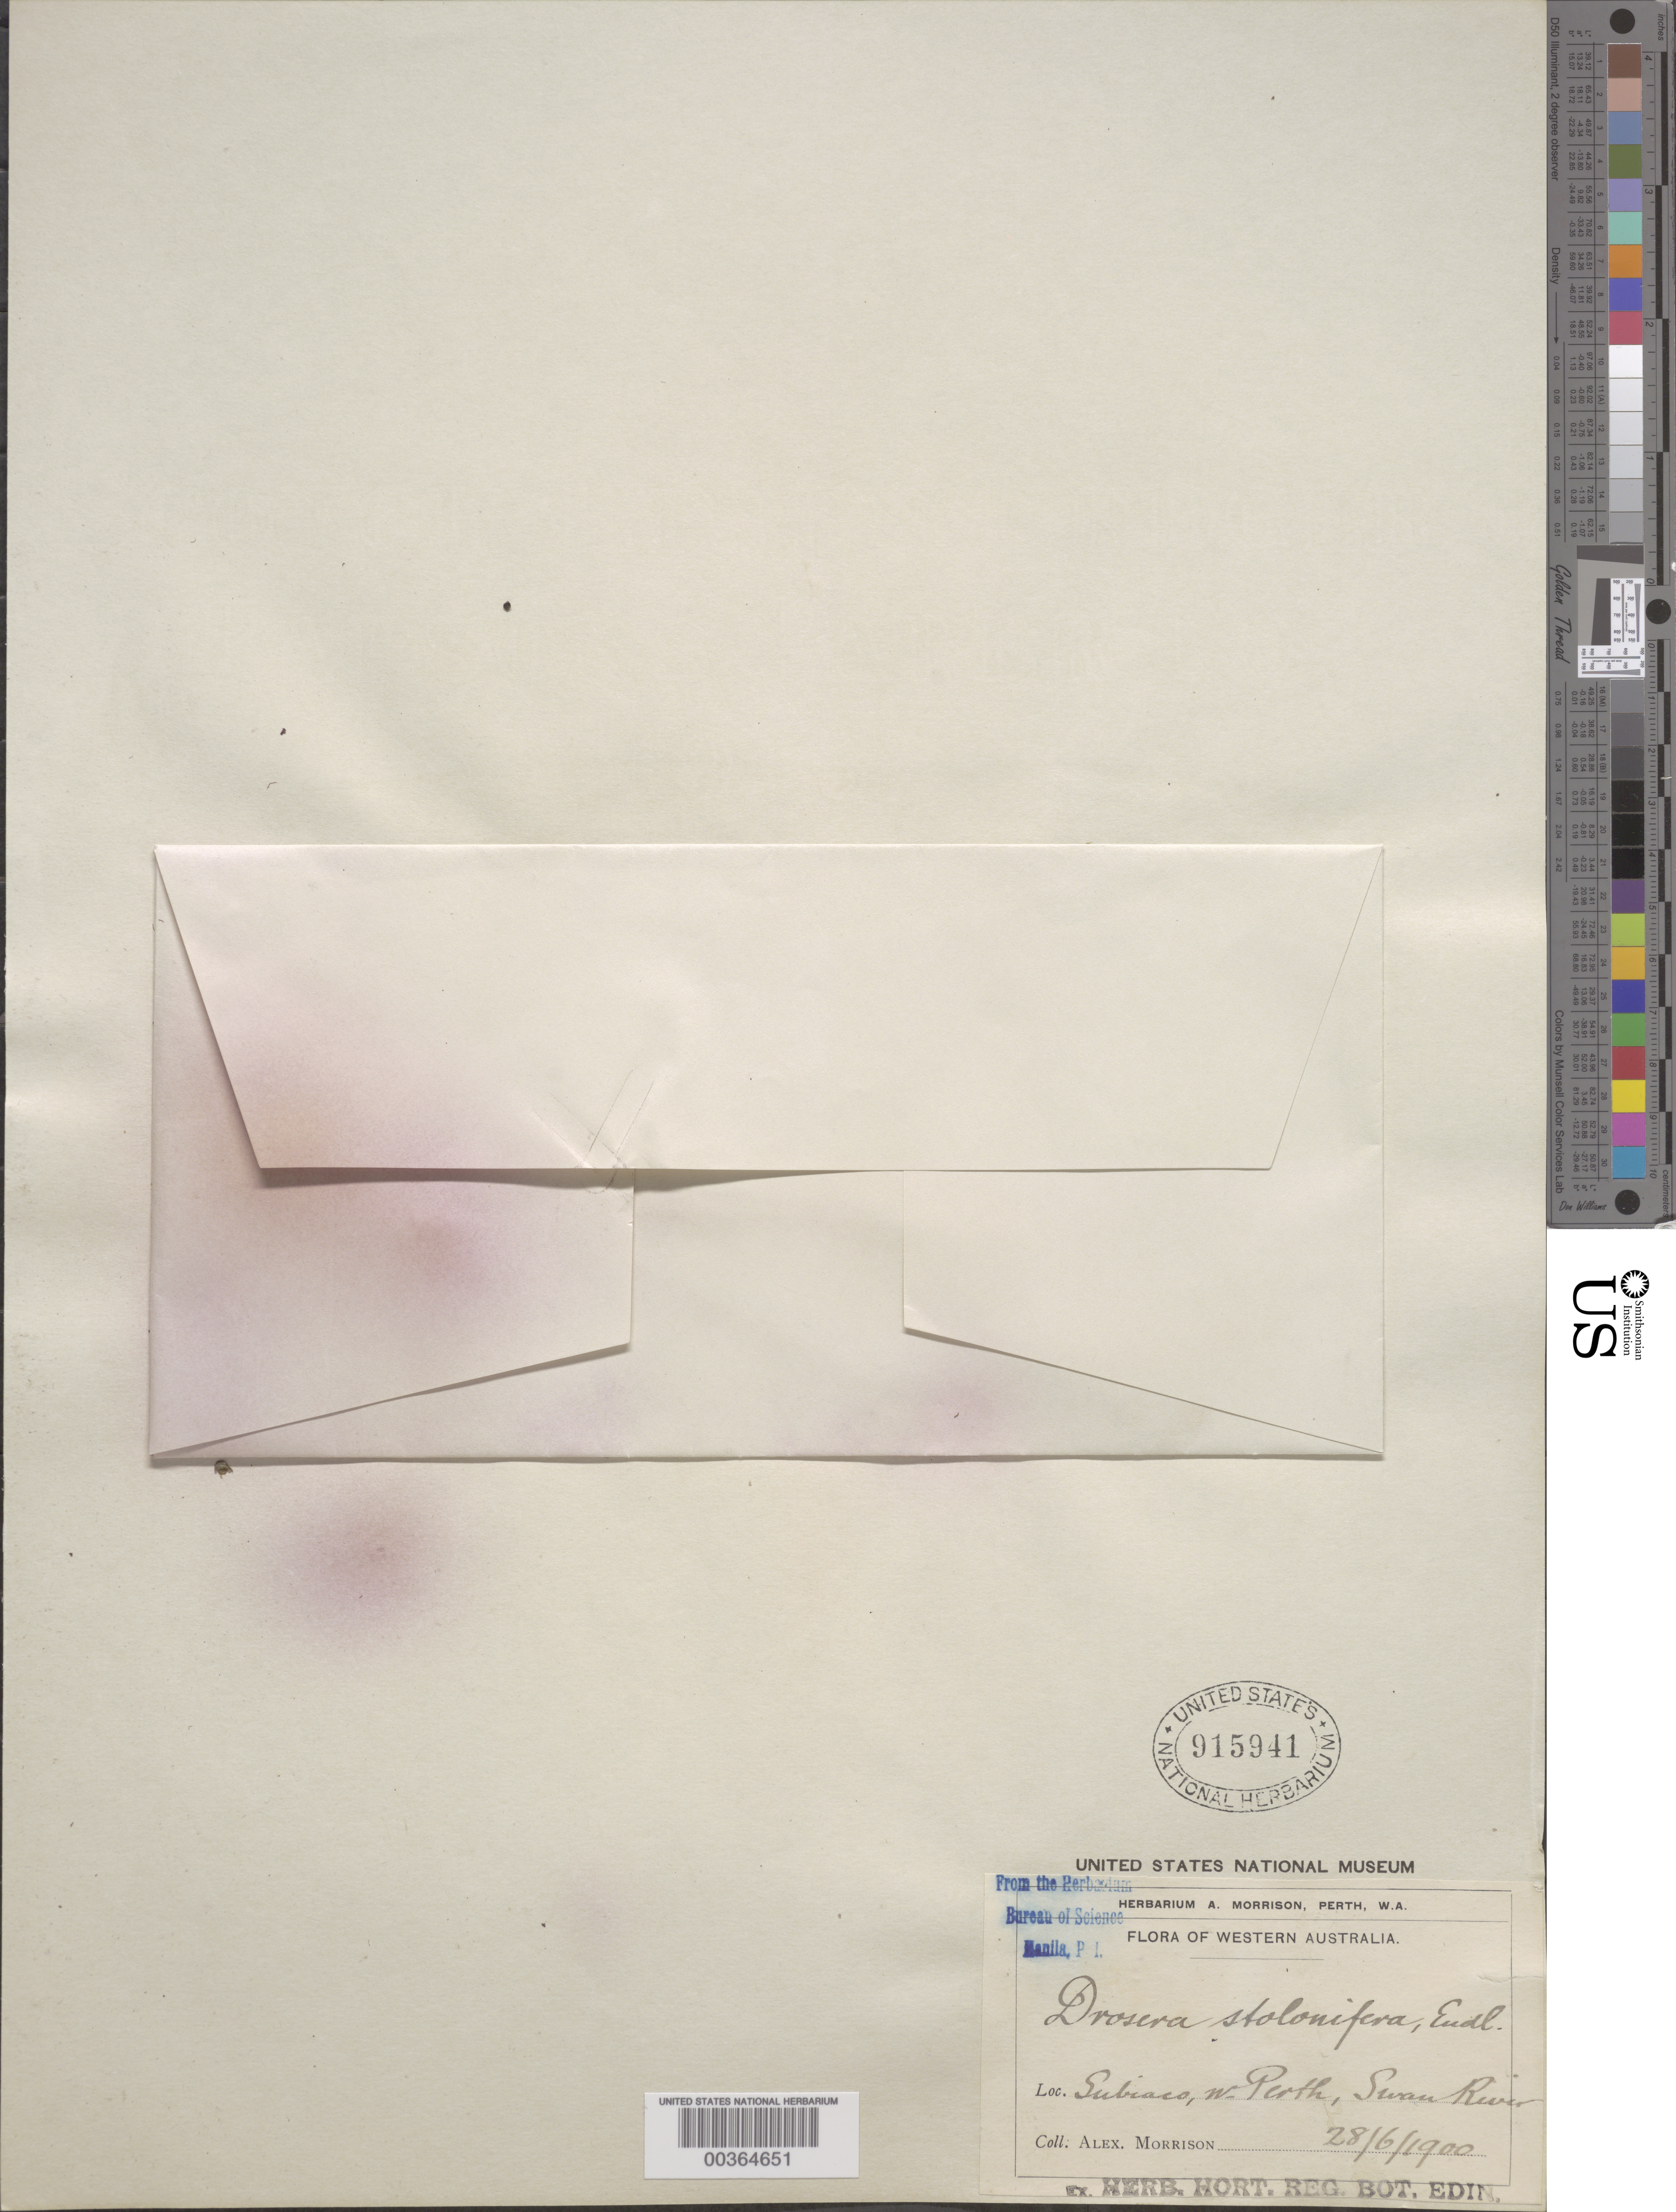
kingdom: Plantae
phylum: Tracheophyta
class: Magnoliopsida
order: Caryophyllales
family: Droseraceae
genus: Drosera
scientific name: Drosera stolonifera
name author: Endl.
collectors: A. Morrison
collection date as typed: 28 Jun 1900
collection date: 1900-06-28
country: Australia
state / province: Western Australia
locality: Swan river, w perth, subiaco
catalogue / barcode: US 915941